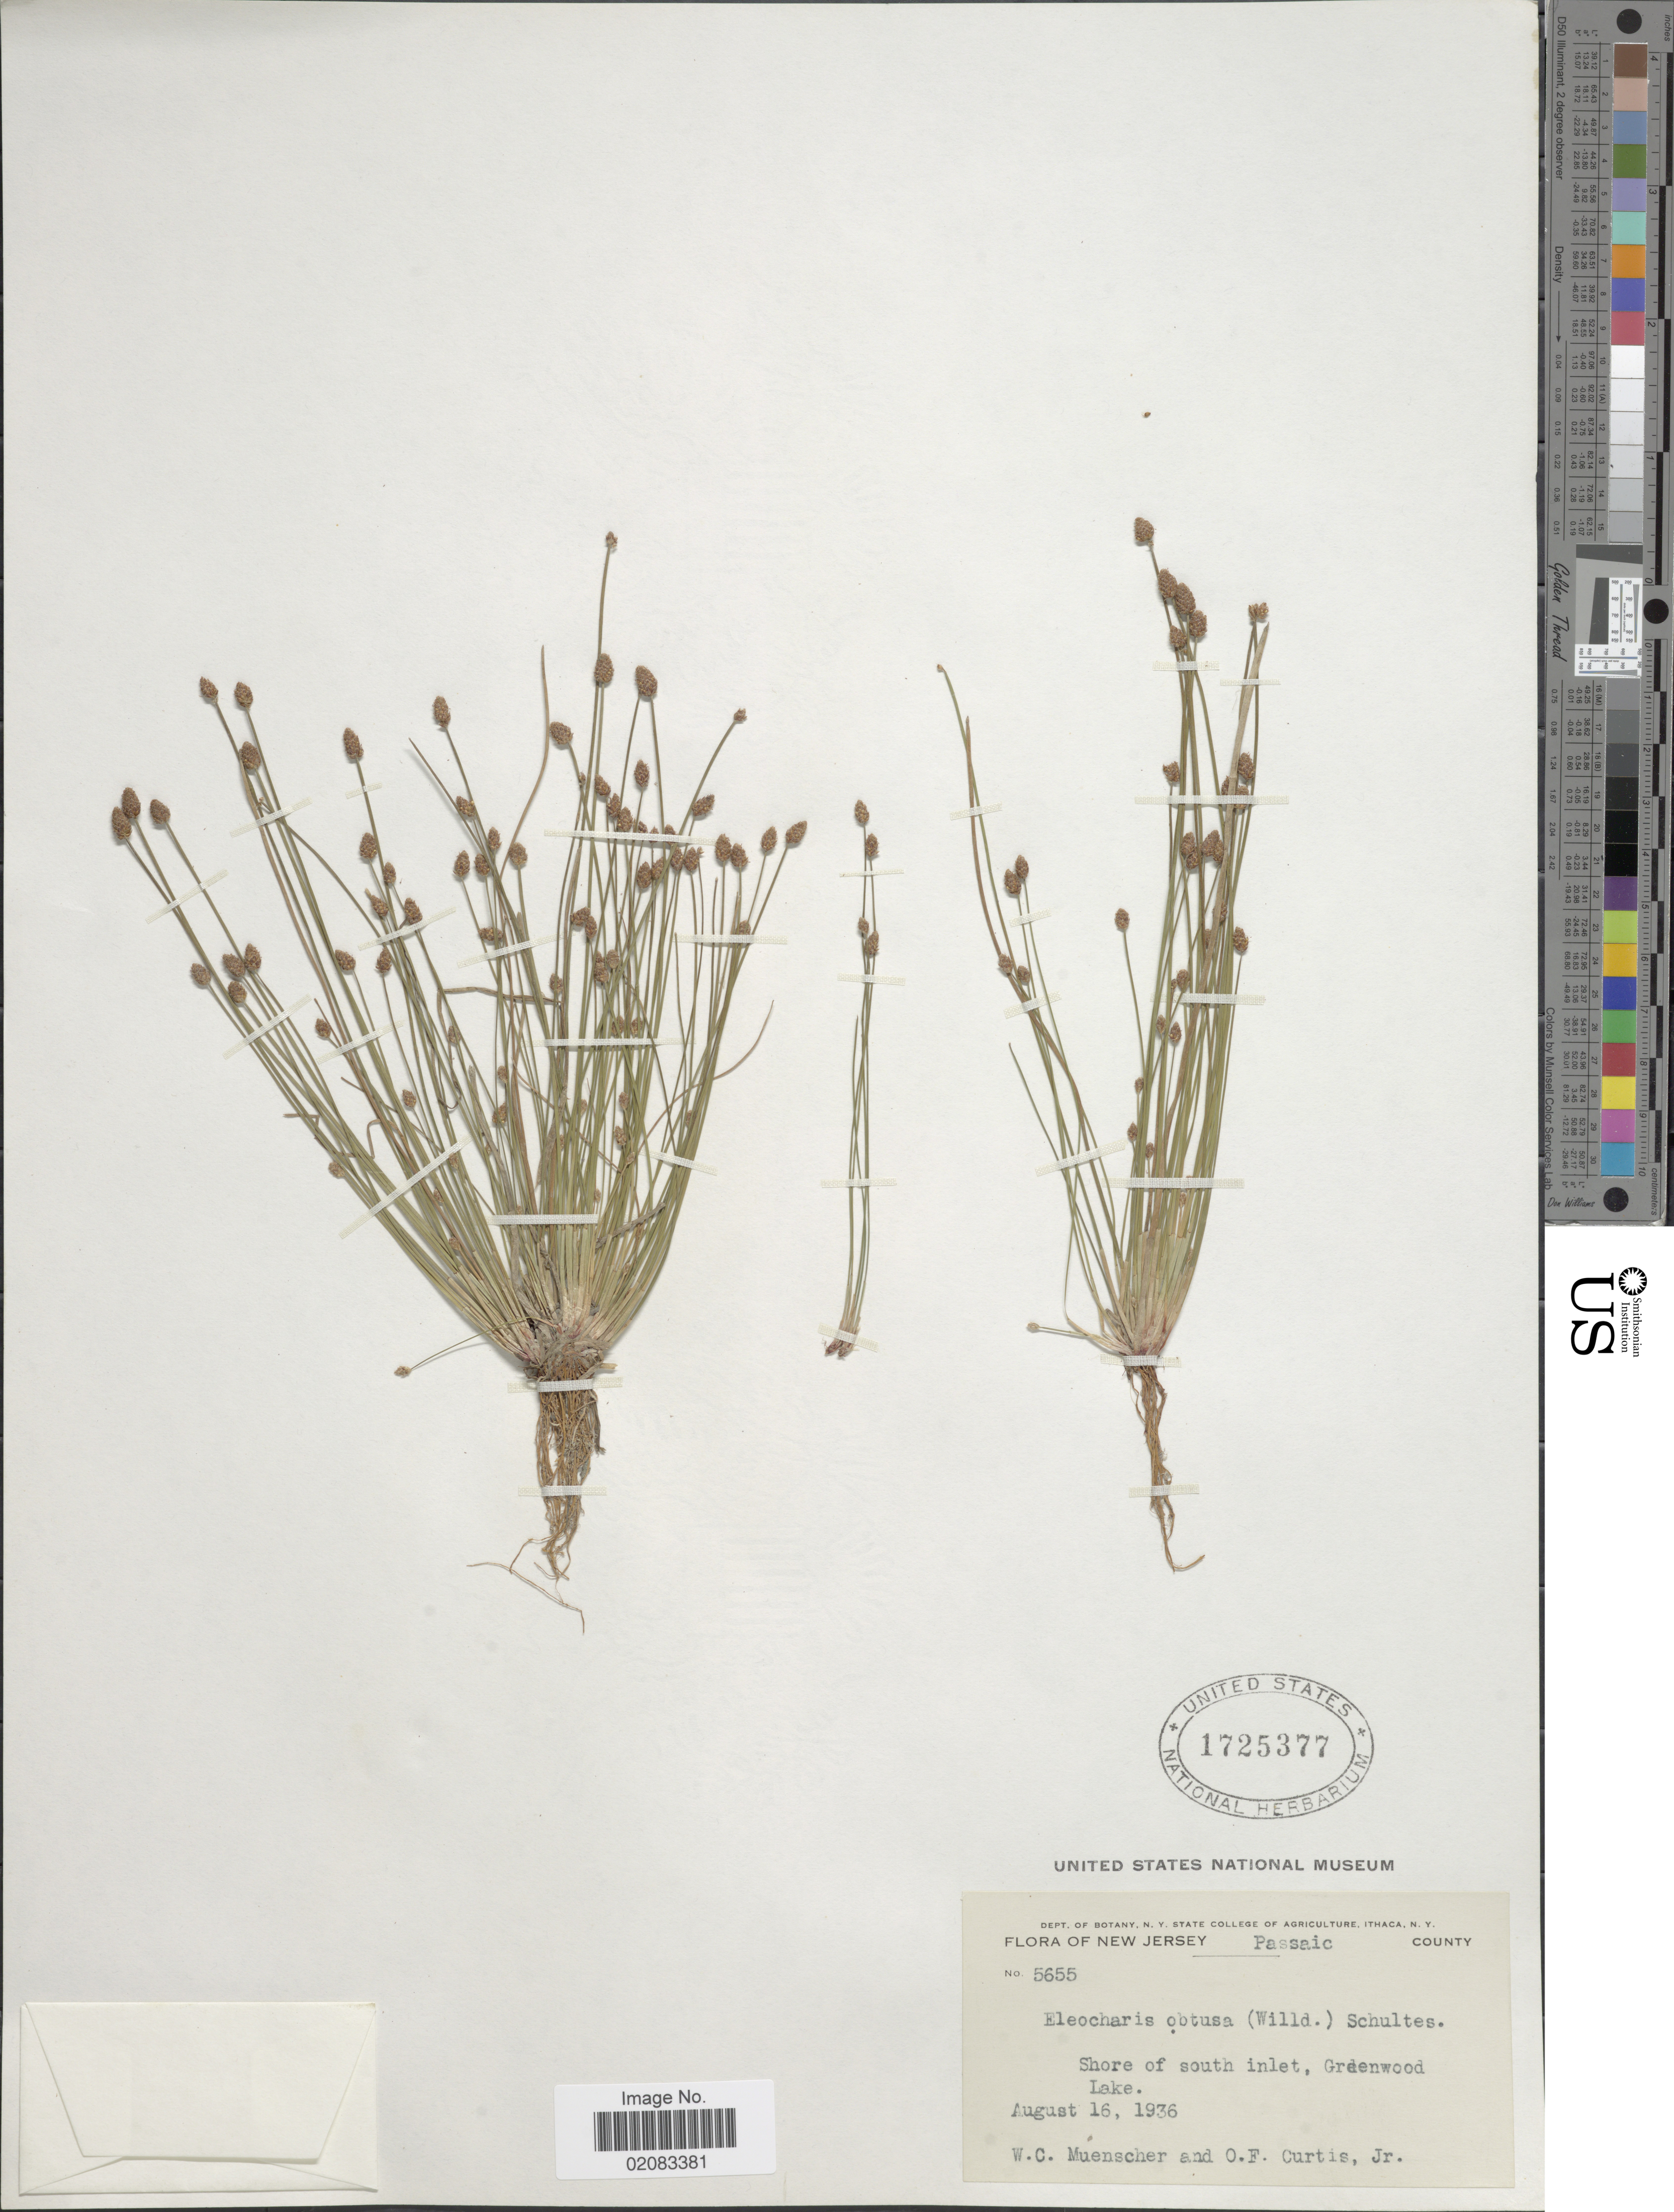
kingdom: Plantae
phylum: Tracheophyta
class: Liliopsida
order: Poales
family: Cyperaceae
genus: Eleocharis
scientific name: Eleocharis obtusa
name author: (Willd.) Schult.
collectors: W. Muenscher & O. Curtis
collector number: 5655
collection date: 1936-08-16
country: United States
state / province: New Jersey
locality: Passaic County, Shore of south inlet, Greenwood Lake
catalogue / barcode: US 1725377